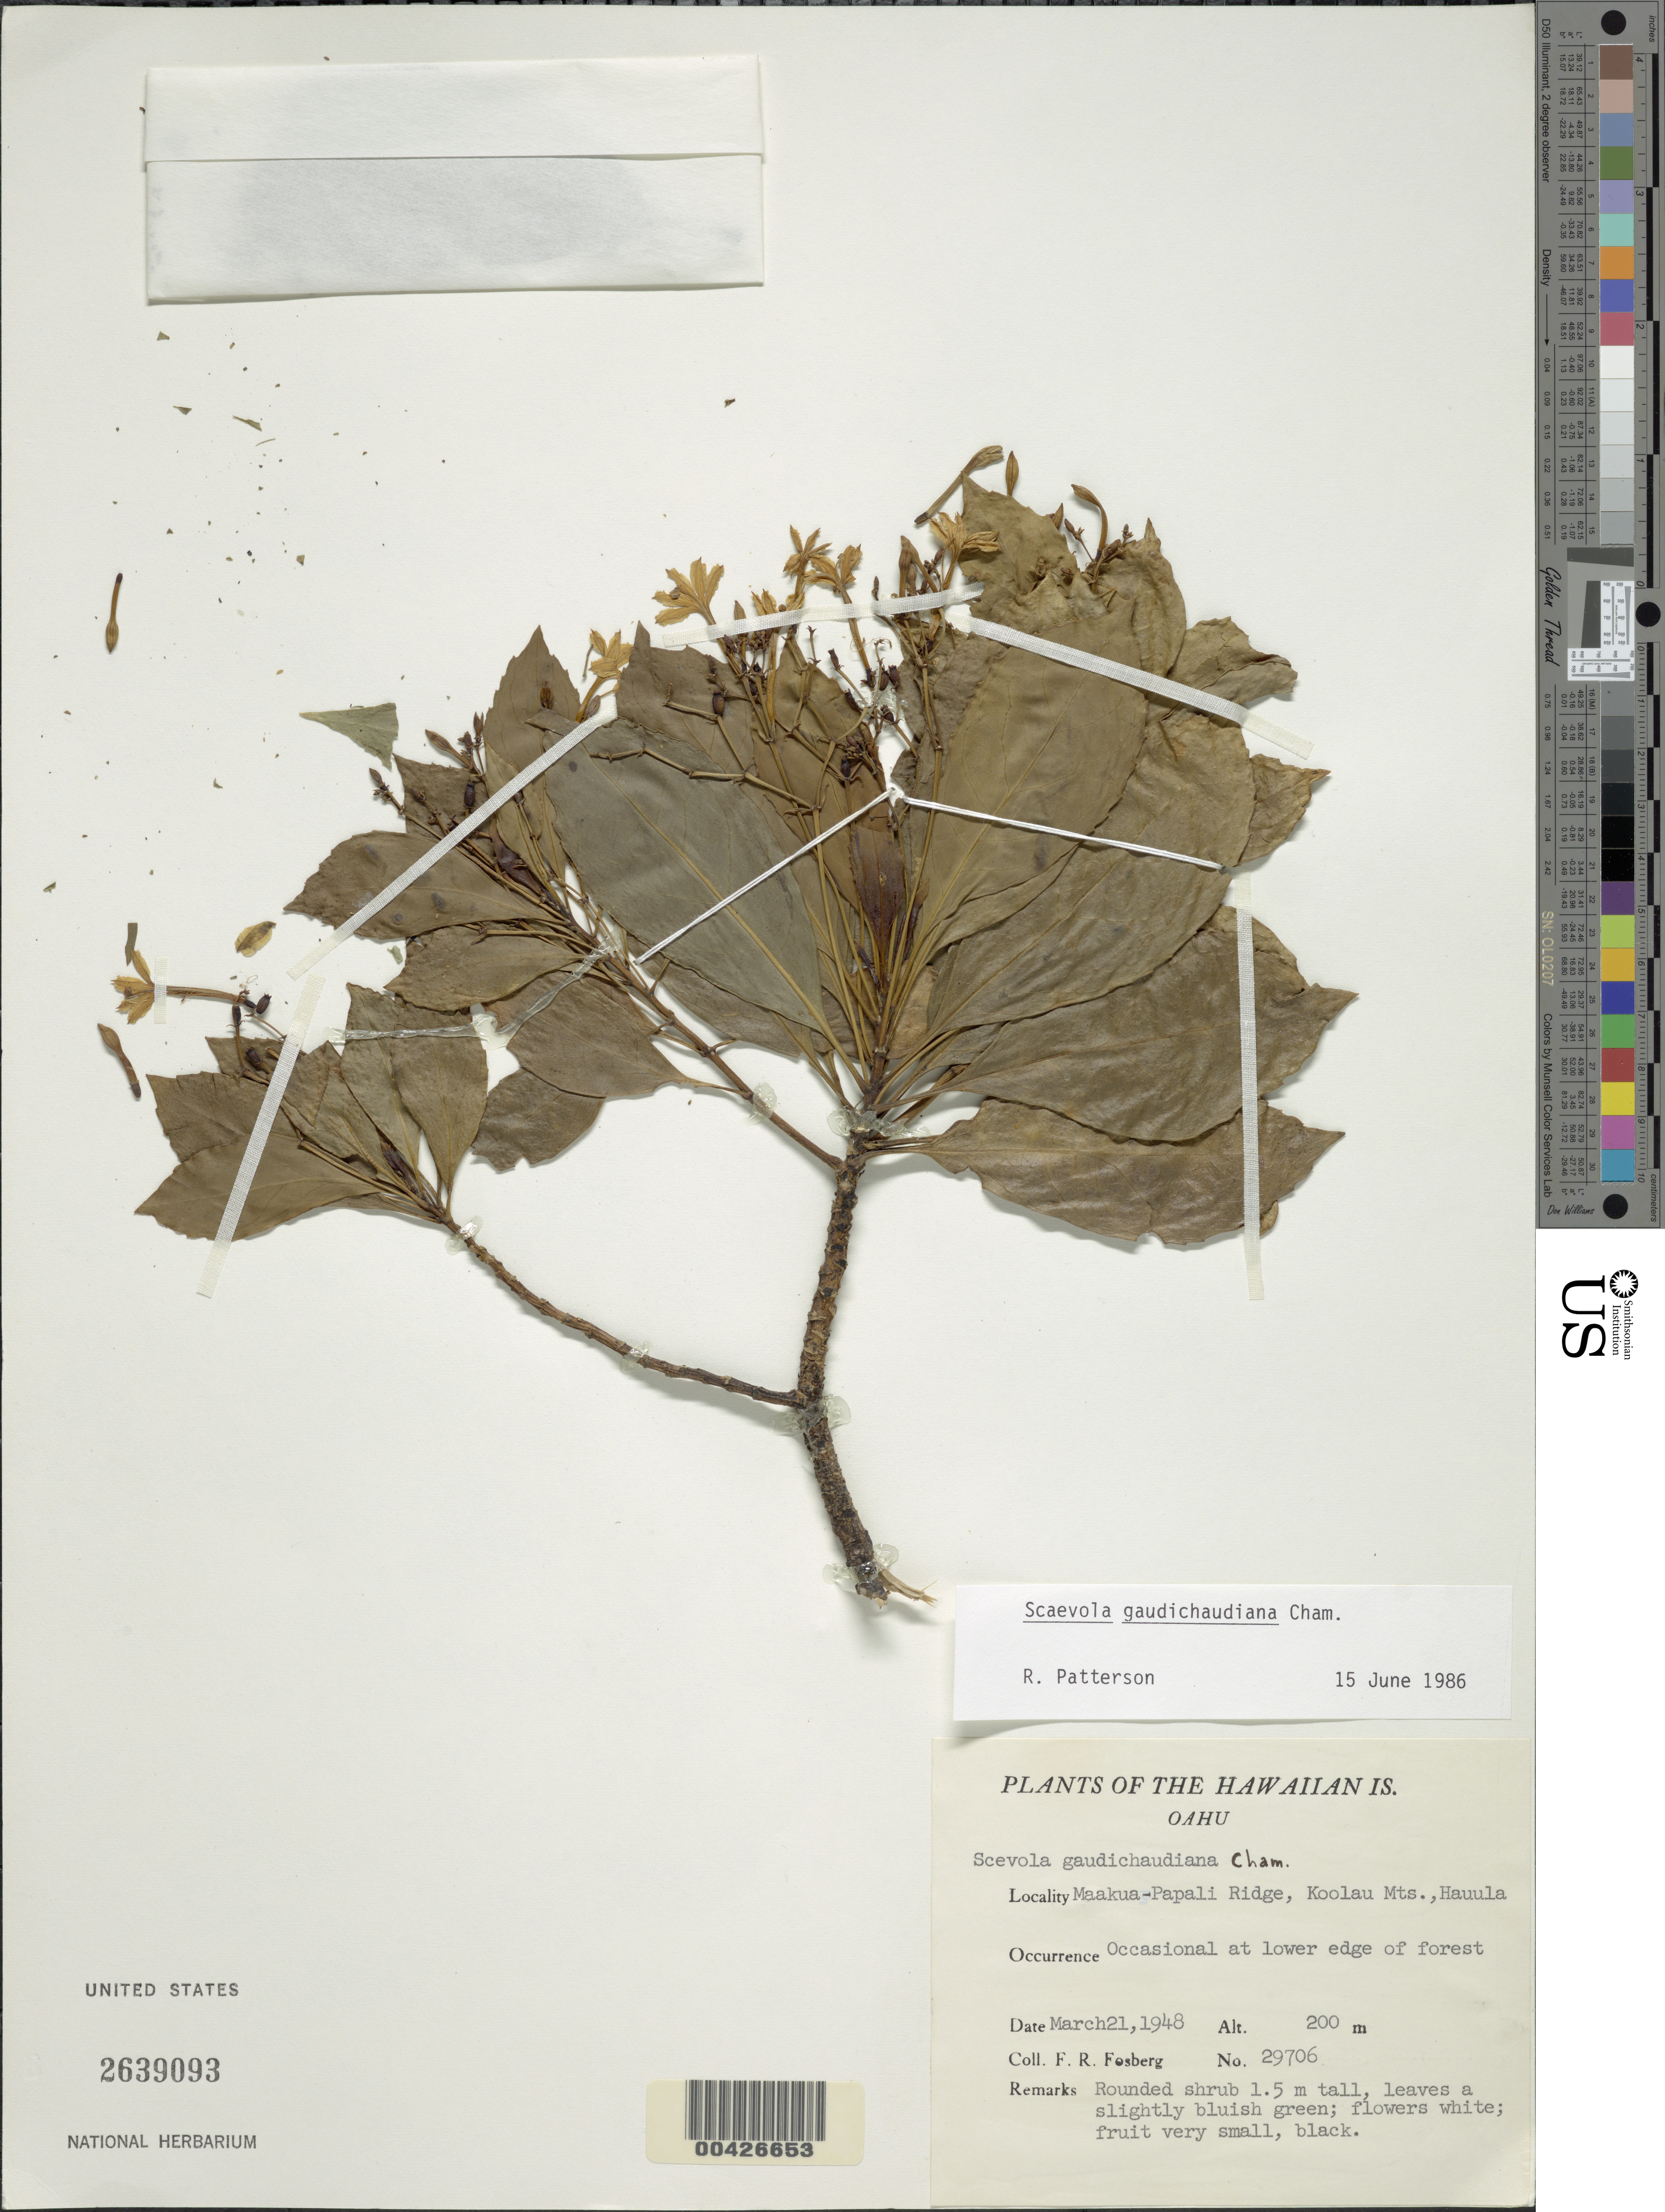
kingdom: Plantae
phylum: Tracheophyta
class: Magnoliopsida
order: Asterales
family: Goodeniaceae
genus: Scaevola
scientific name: Scaevola gaudichaudiana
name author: Cham.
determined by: Patterson, R.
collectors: F. R. Fosberg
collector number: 29706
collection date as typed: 21 Mar 1948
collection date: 1948-03-21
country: United States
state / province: Hawaii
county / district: Honolulu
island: Oahu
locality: Maakua-Papali Ridge, Koolau Mts., Hauula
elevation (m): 200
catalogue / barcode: US 2639093